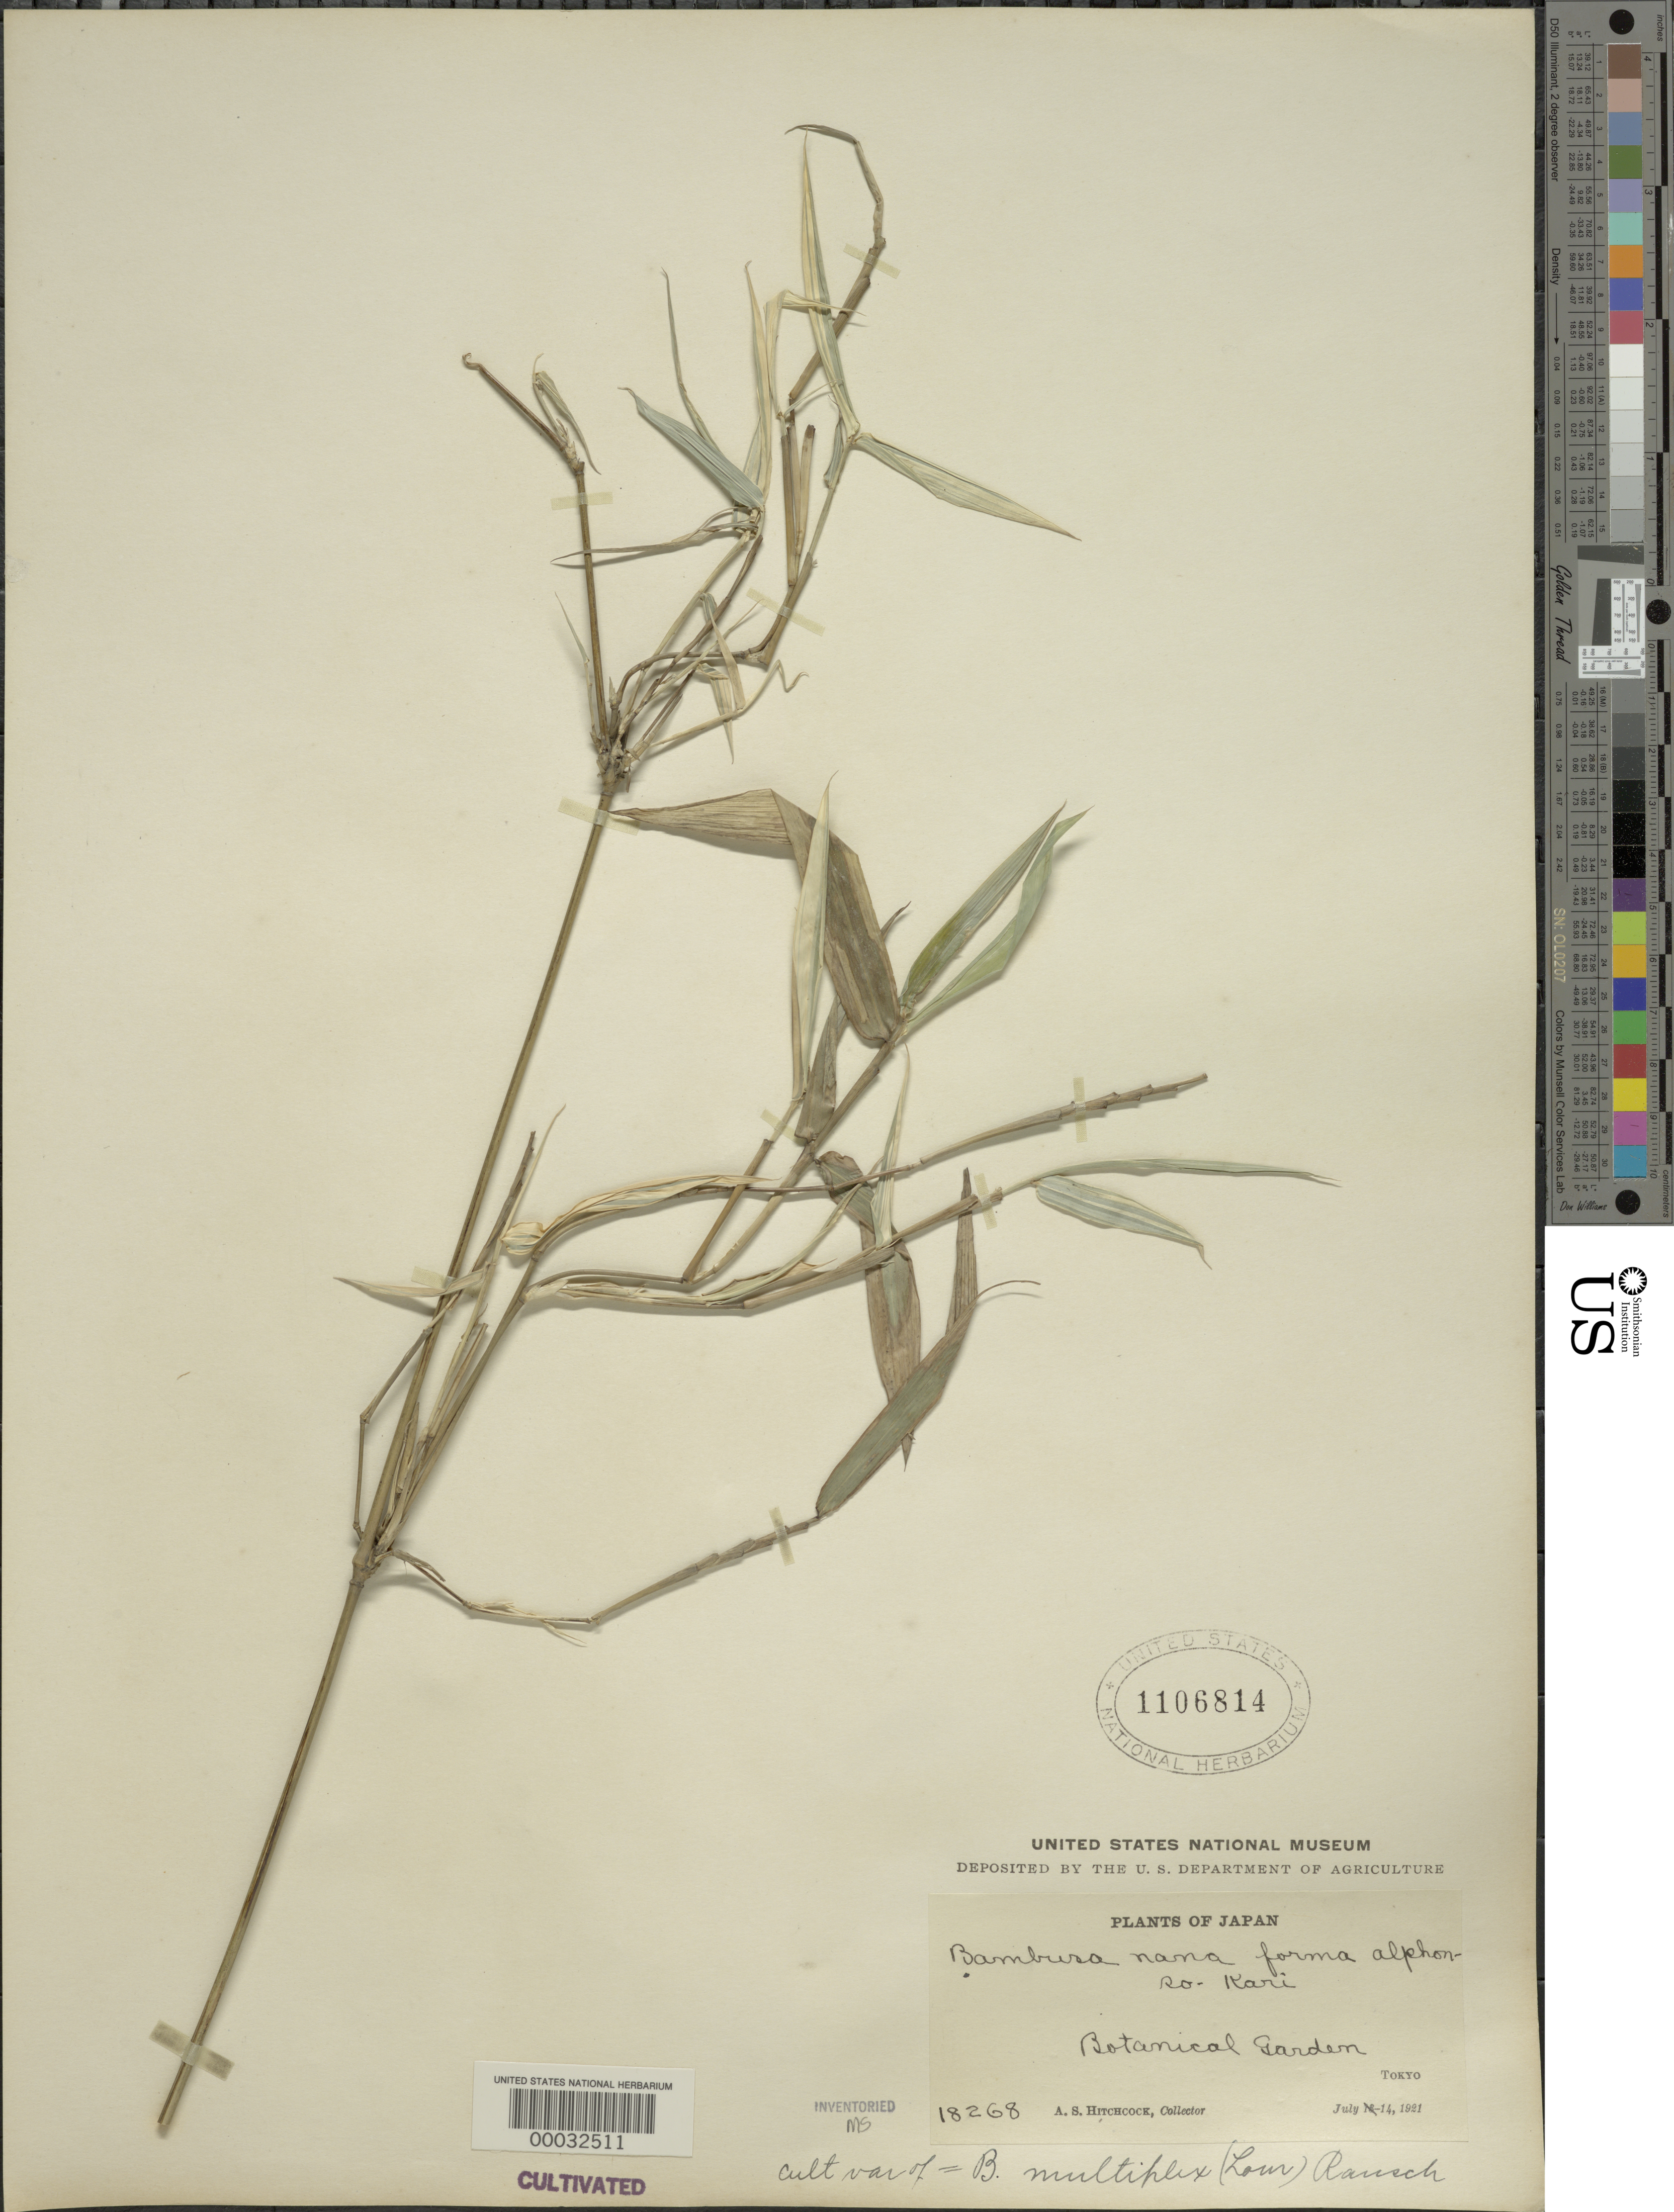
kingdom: Plantae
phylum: Tracheophyta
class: Liliopsida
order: Poales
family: Poaceae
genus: Bambusa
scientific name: Bambusa multiplex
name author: (Lour.) Raeusch. ex Schult. & Schult. f.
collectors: A. S. Hitchcock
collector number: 18268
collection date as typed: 14 Jul 1921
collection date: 1921-07-14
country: Japan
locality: Botancal garden-tokyo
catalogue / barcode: US 1106814